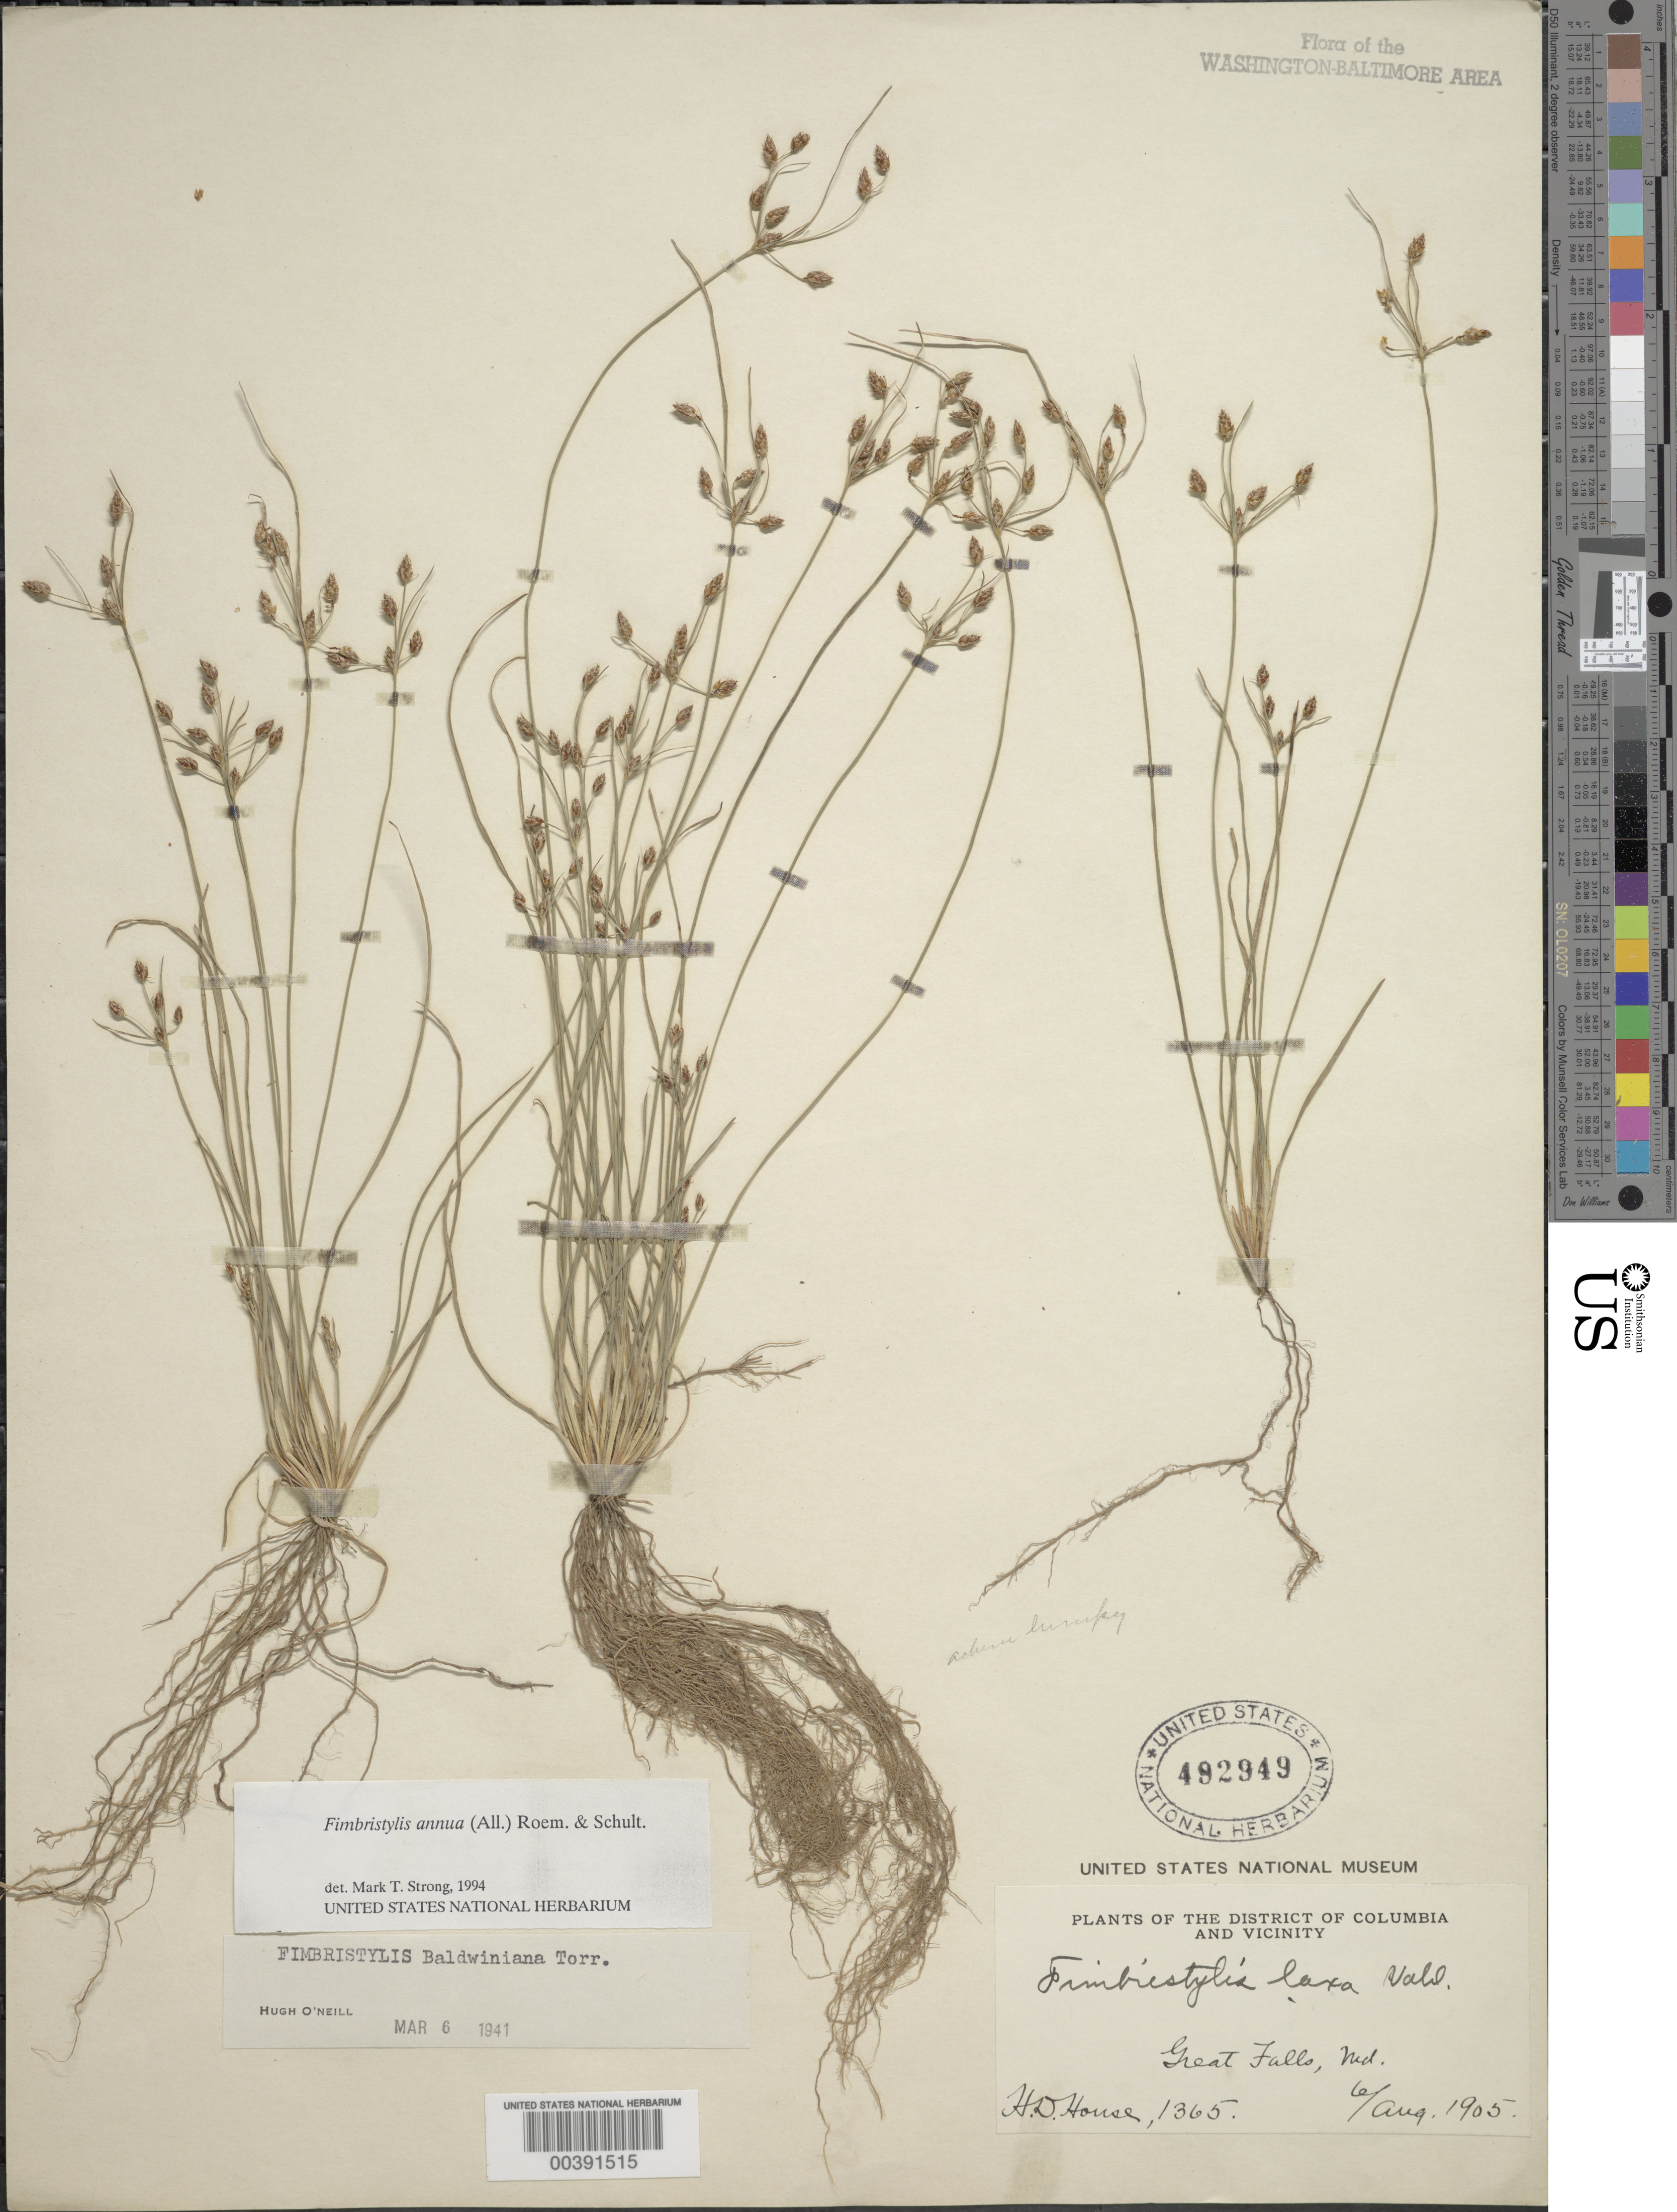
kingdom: Plantae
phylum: Tracheophyta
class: Liliopsida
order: Poales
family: Cyperaceae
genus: Fimbristylis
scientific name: Fimbristylis annua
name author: (All.) Roem. & Schult.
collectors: H. D. House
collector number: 1365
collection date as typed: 06 Aug 1905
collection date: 1905-08-06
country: United States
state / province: Maryland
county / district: Montgomery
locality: Great Falls C. & O. Canal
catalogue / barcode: US 492949